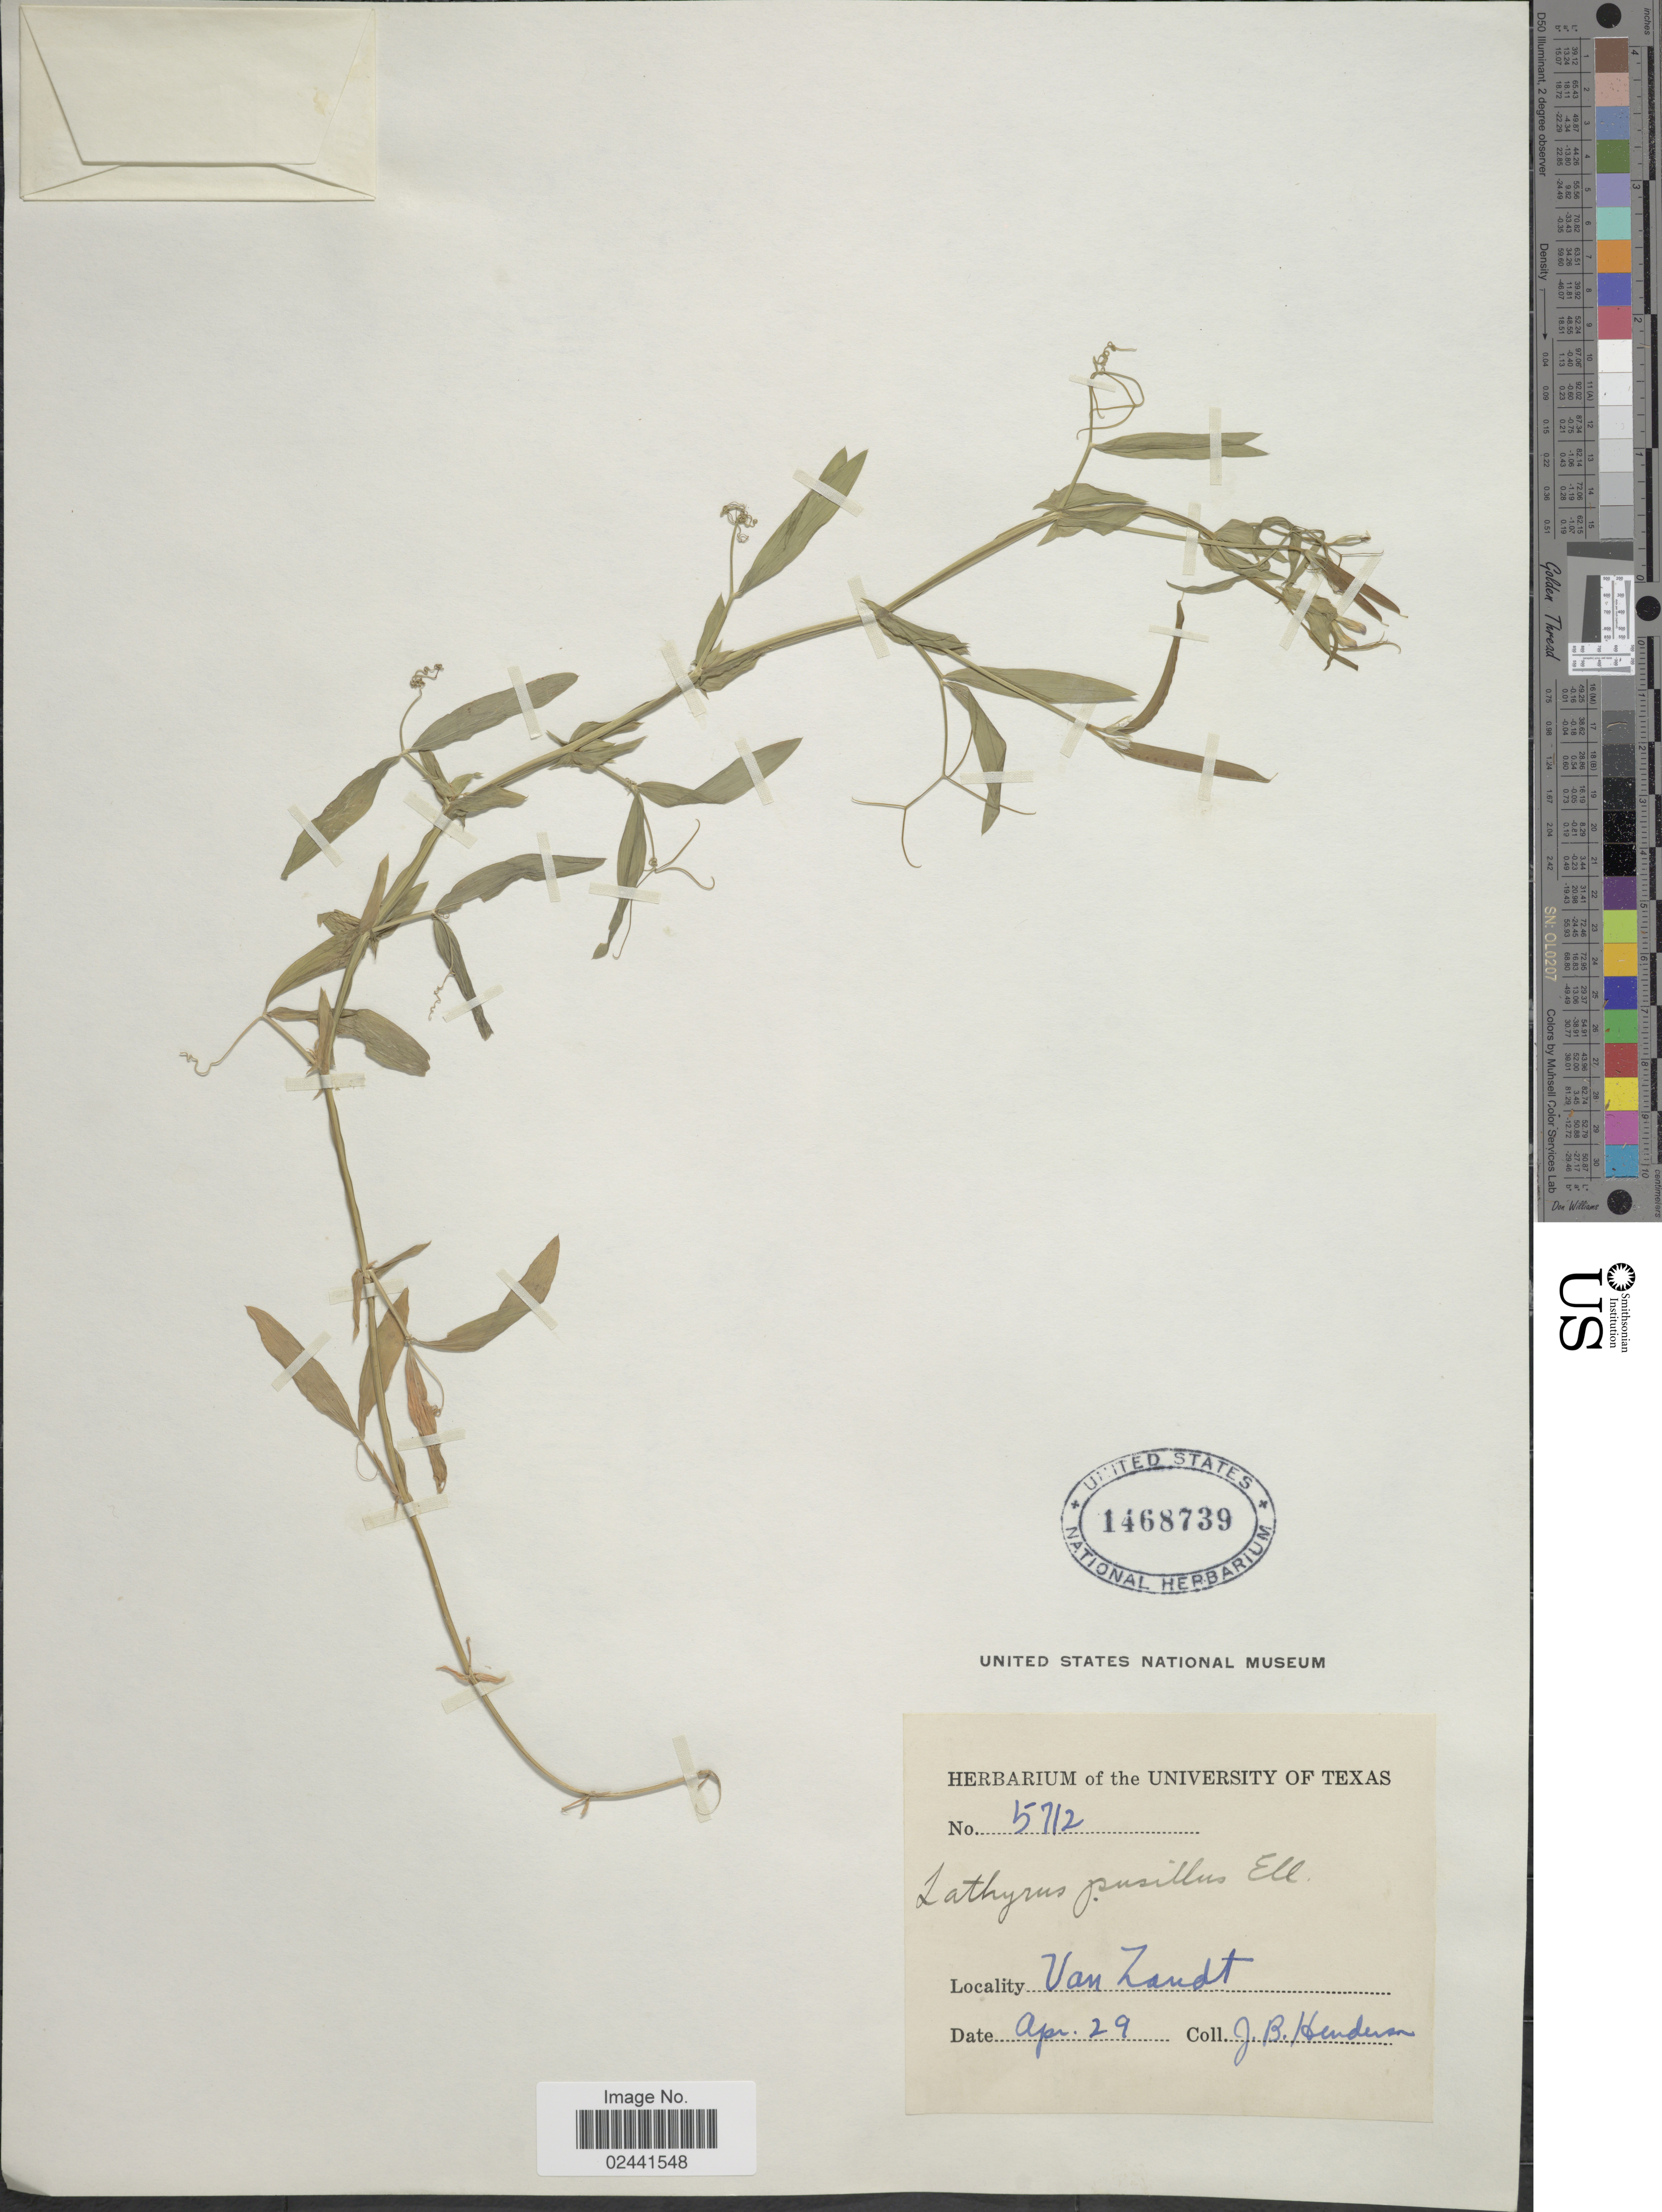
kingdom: Plantae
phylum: Tracheophyta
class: Magnoliopsida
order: Fabales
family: Fabaceae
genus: Lathyrus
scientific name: Lathyrus pusillus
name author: Elliott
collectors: J. Henderson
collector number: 5712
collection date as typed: Transcribed d/m/y: /4/29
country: United States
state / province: Texas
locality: Van Zandt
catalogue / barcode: US 1468739